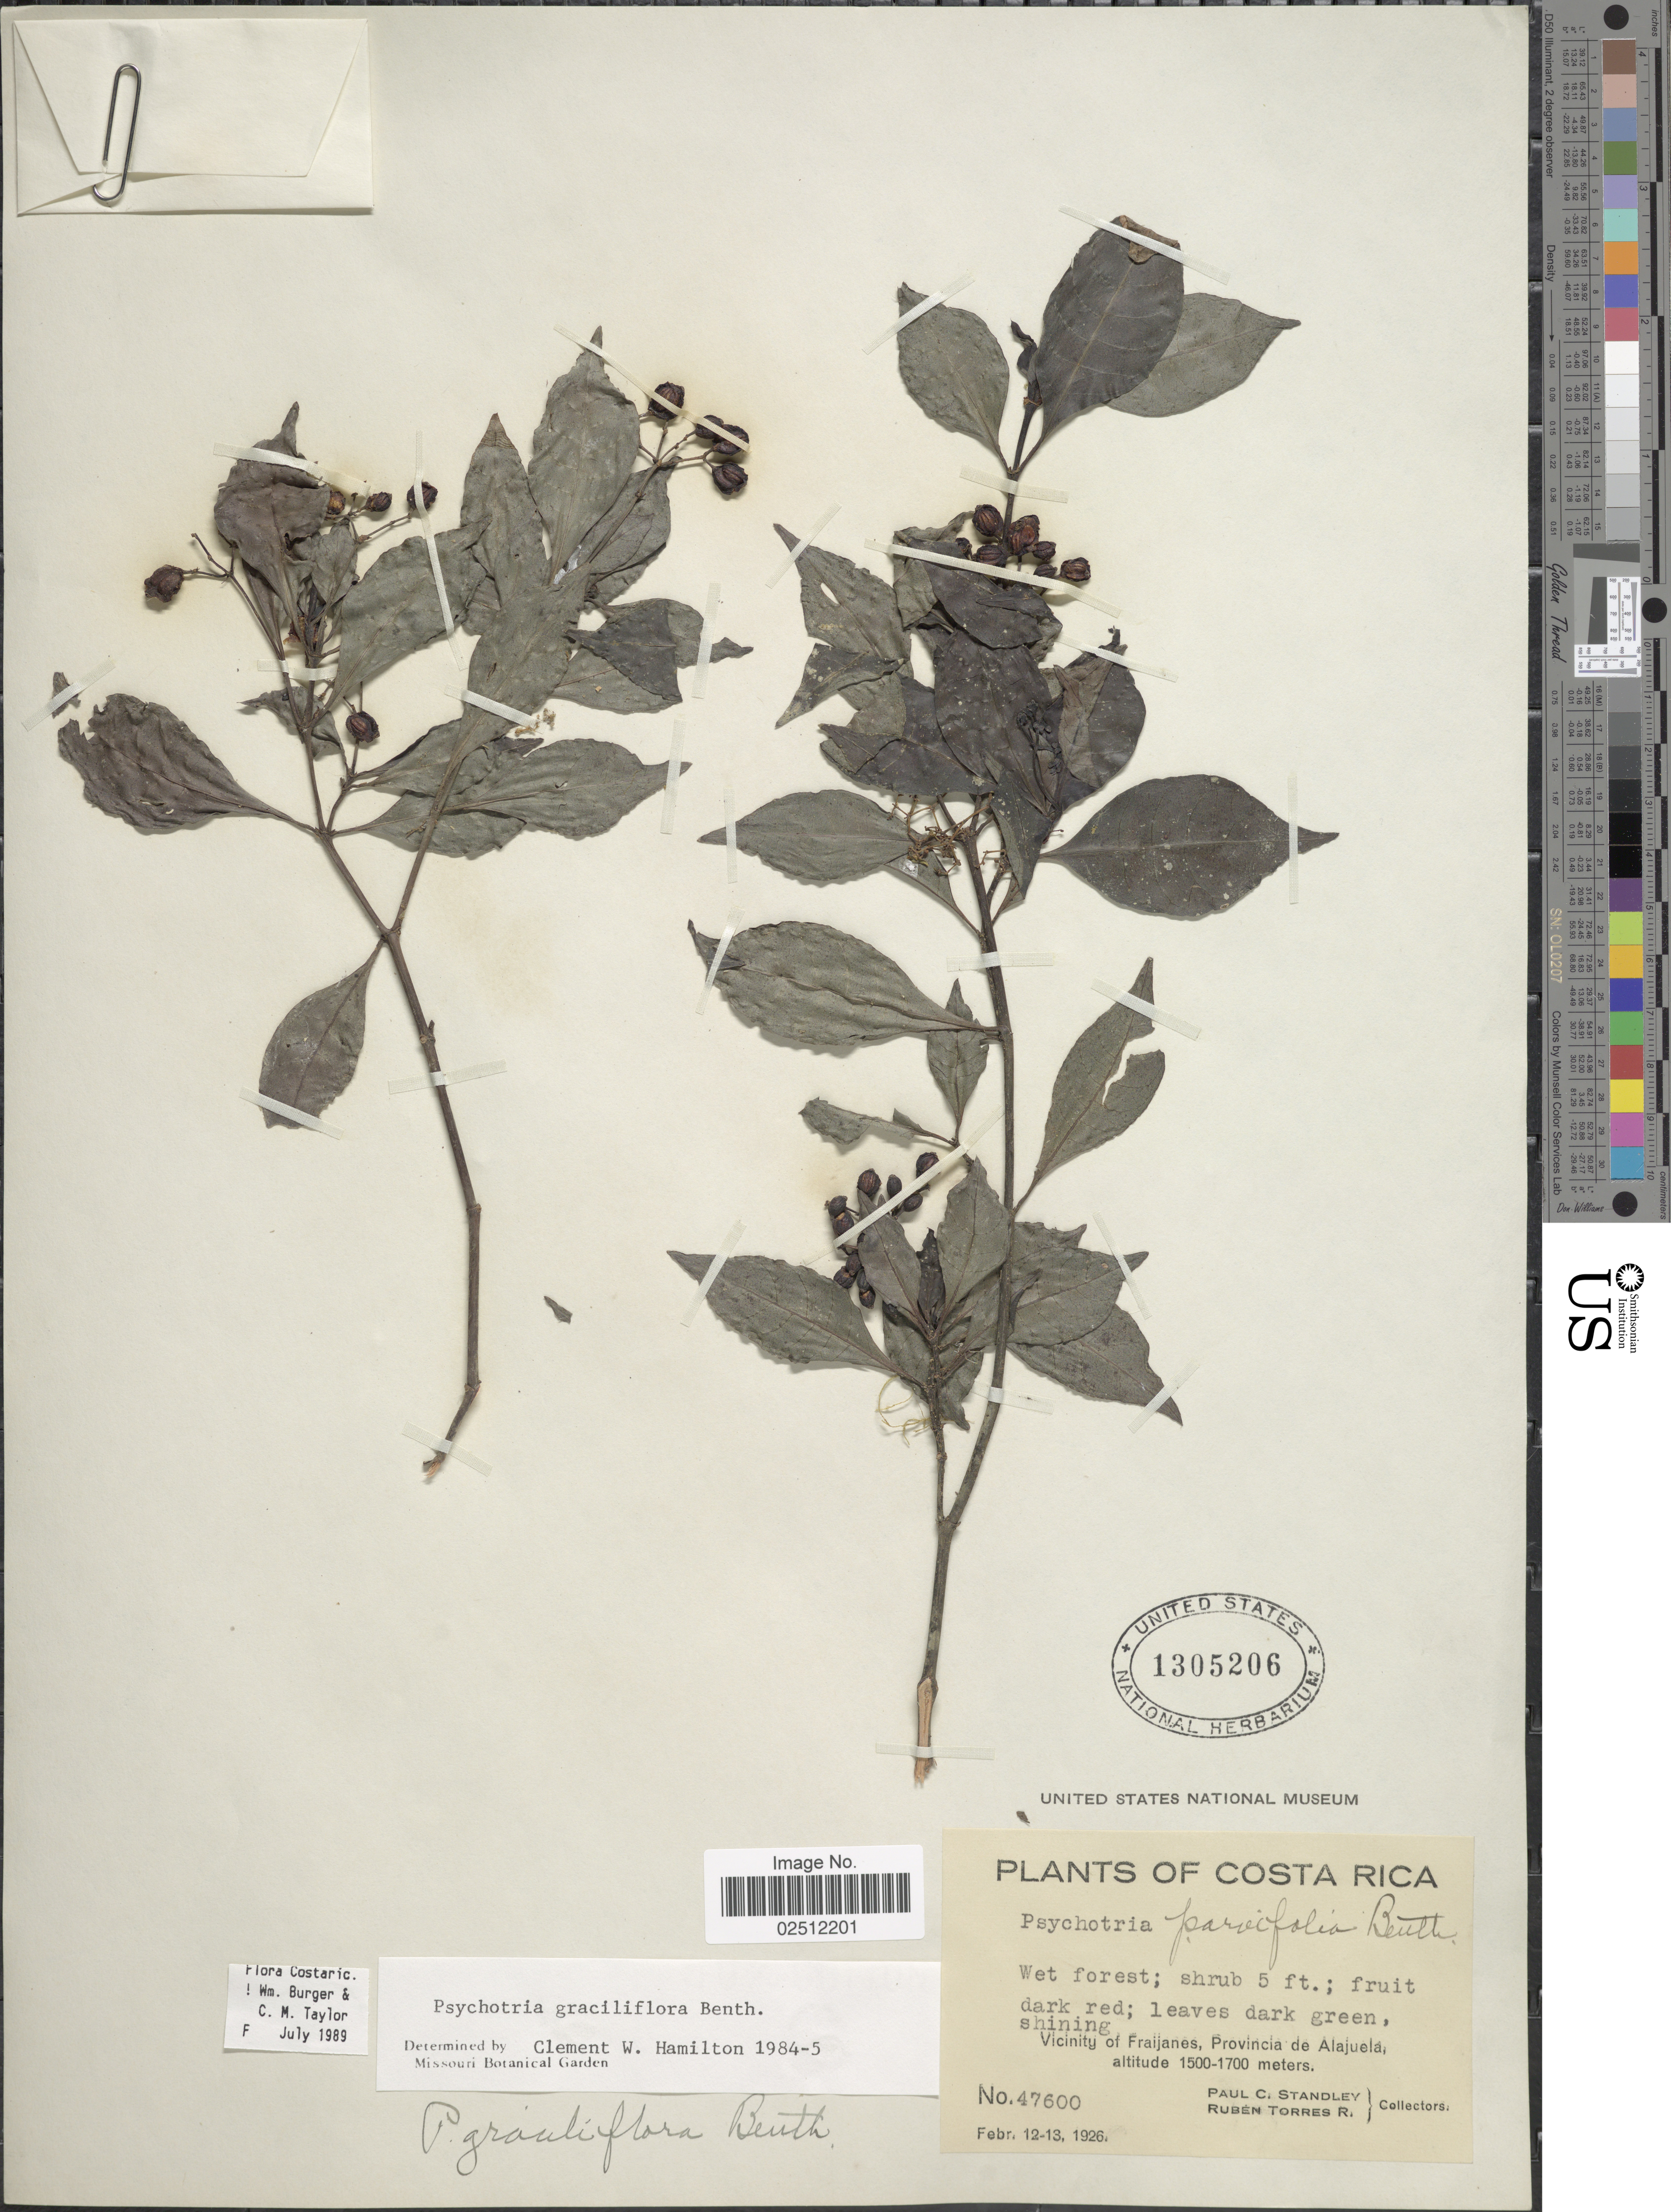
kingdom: Plantae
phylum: Tracheophyta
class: Magnoliopsida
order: Gentianales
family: Rubiaceae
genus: Psychotria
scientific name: Psychotria graciliflora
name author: Benth.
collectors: P. C. Standley & R. Torres Rojas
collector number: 47600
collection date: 1926-02-12/1926-02-13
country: Costa Rica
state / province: Alajuela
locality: Wet forest, Vicinity of Fraijanes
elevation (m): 1500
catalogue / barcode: US 1305206